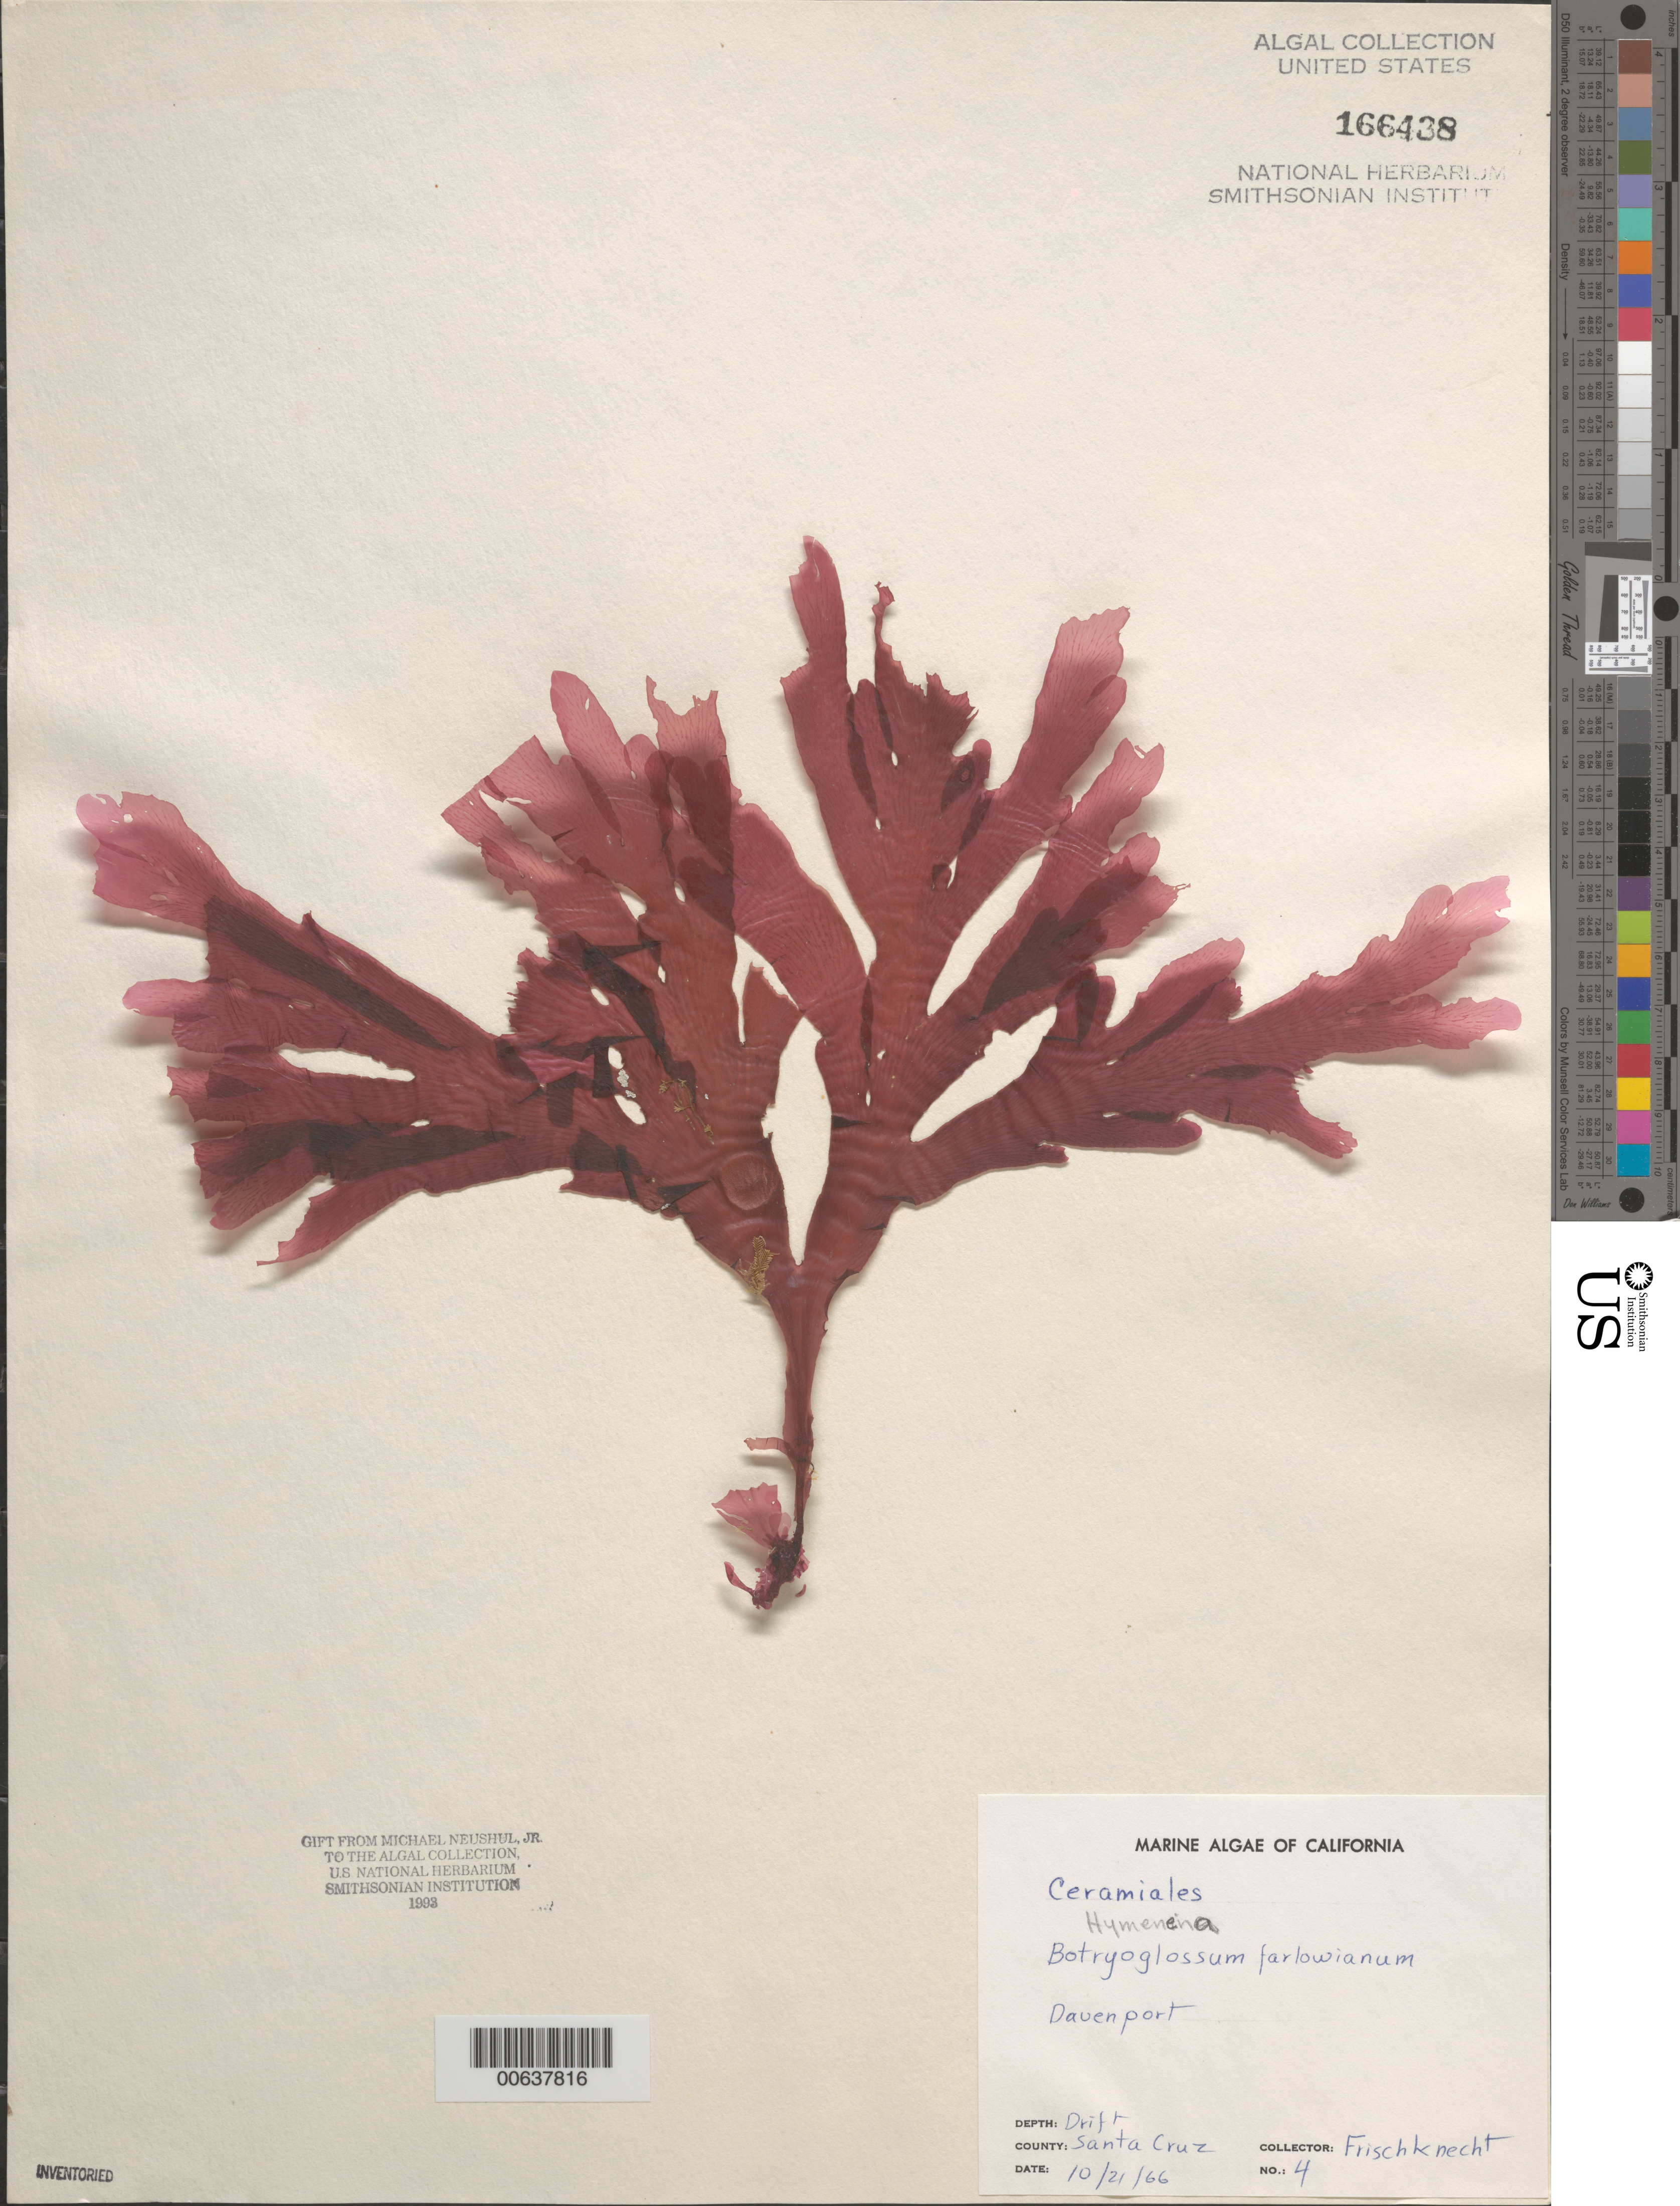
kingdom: Plantae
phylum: Rhodophyta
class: Florideophyceae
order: Ceramiales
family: Delesseriaceae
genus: Hymenena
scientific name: Hymenena sp.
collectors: -. Frischknecht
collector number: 4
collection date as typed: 21 Oct 1966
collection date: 1966-10-21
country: United States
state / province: California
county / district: Santa Cruz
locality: Davenport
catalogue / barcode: US 166438